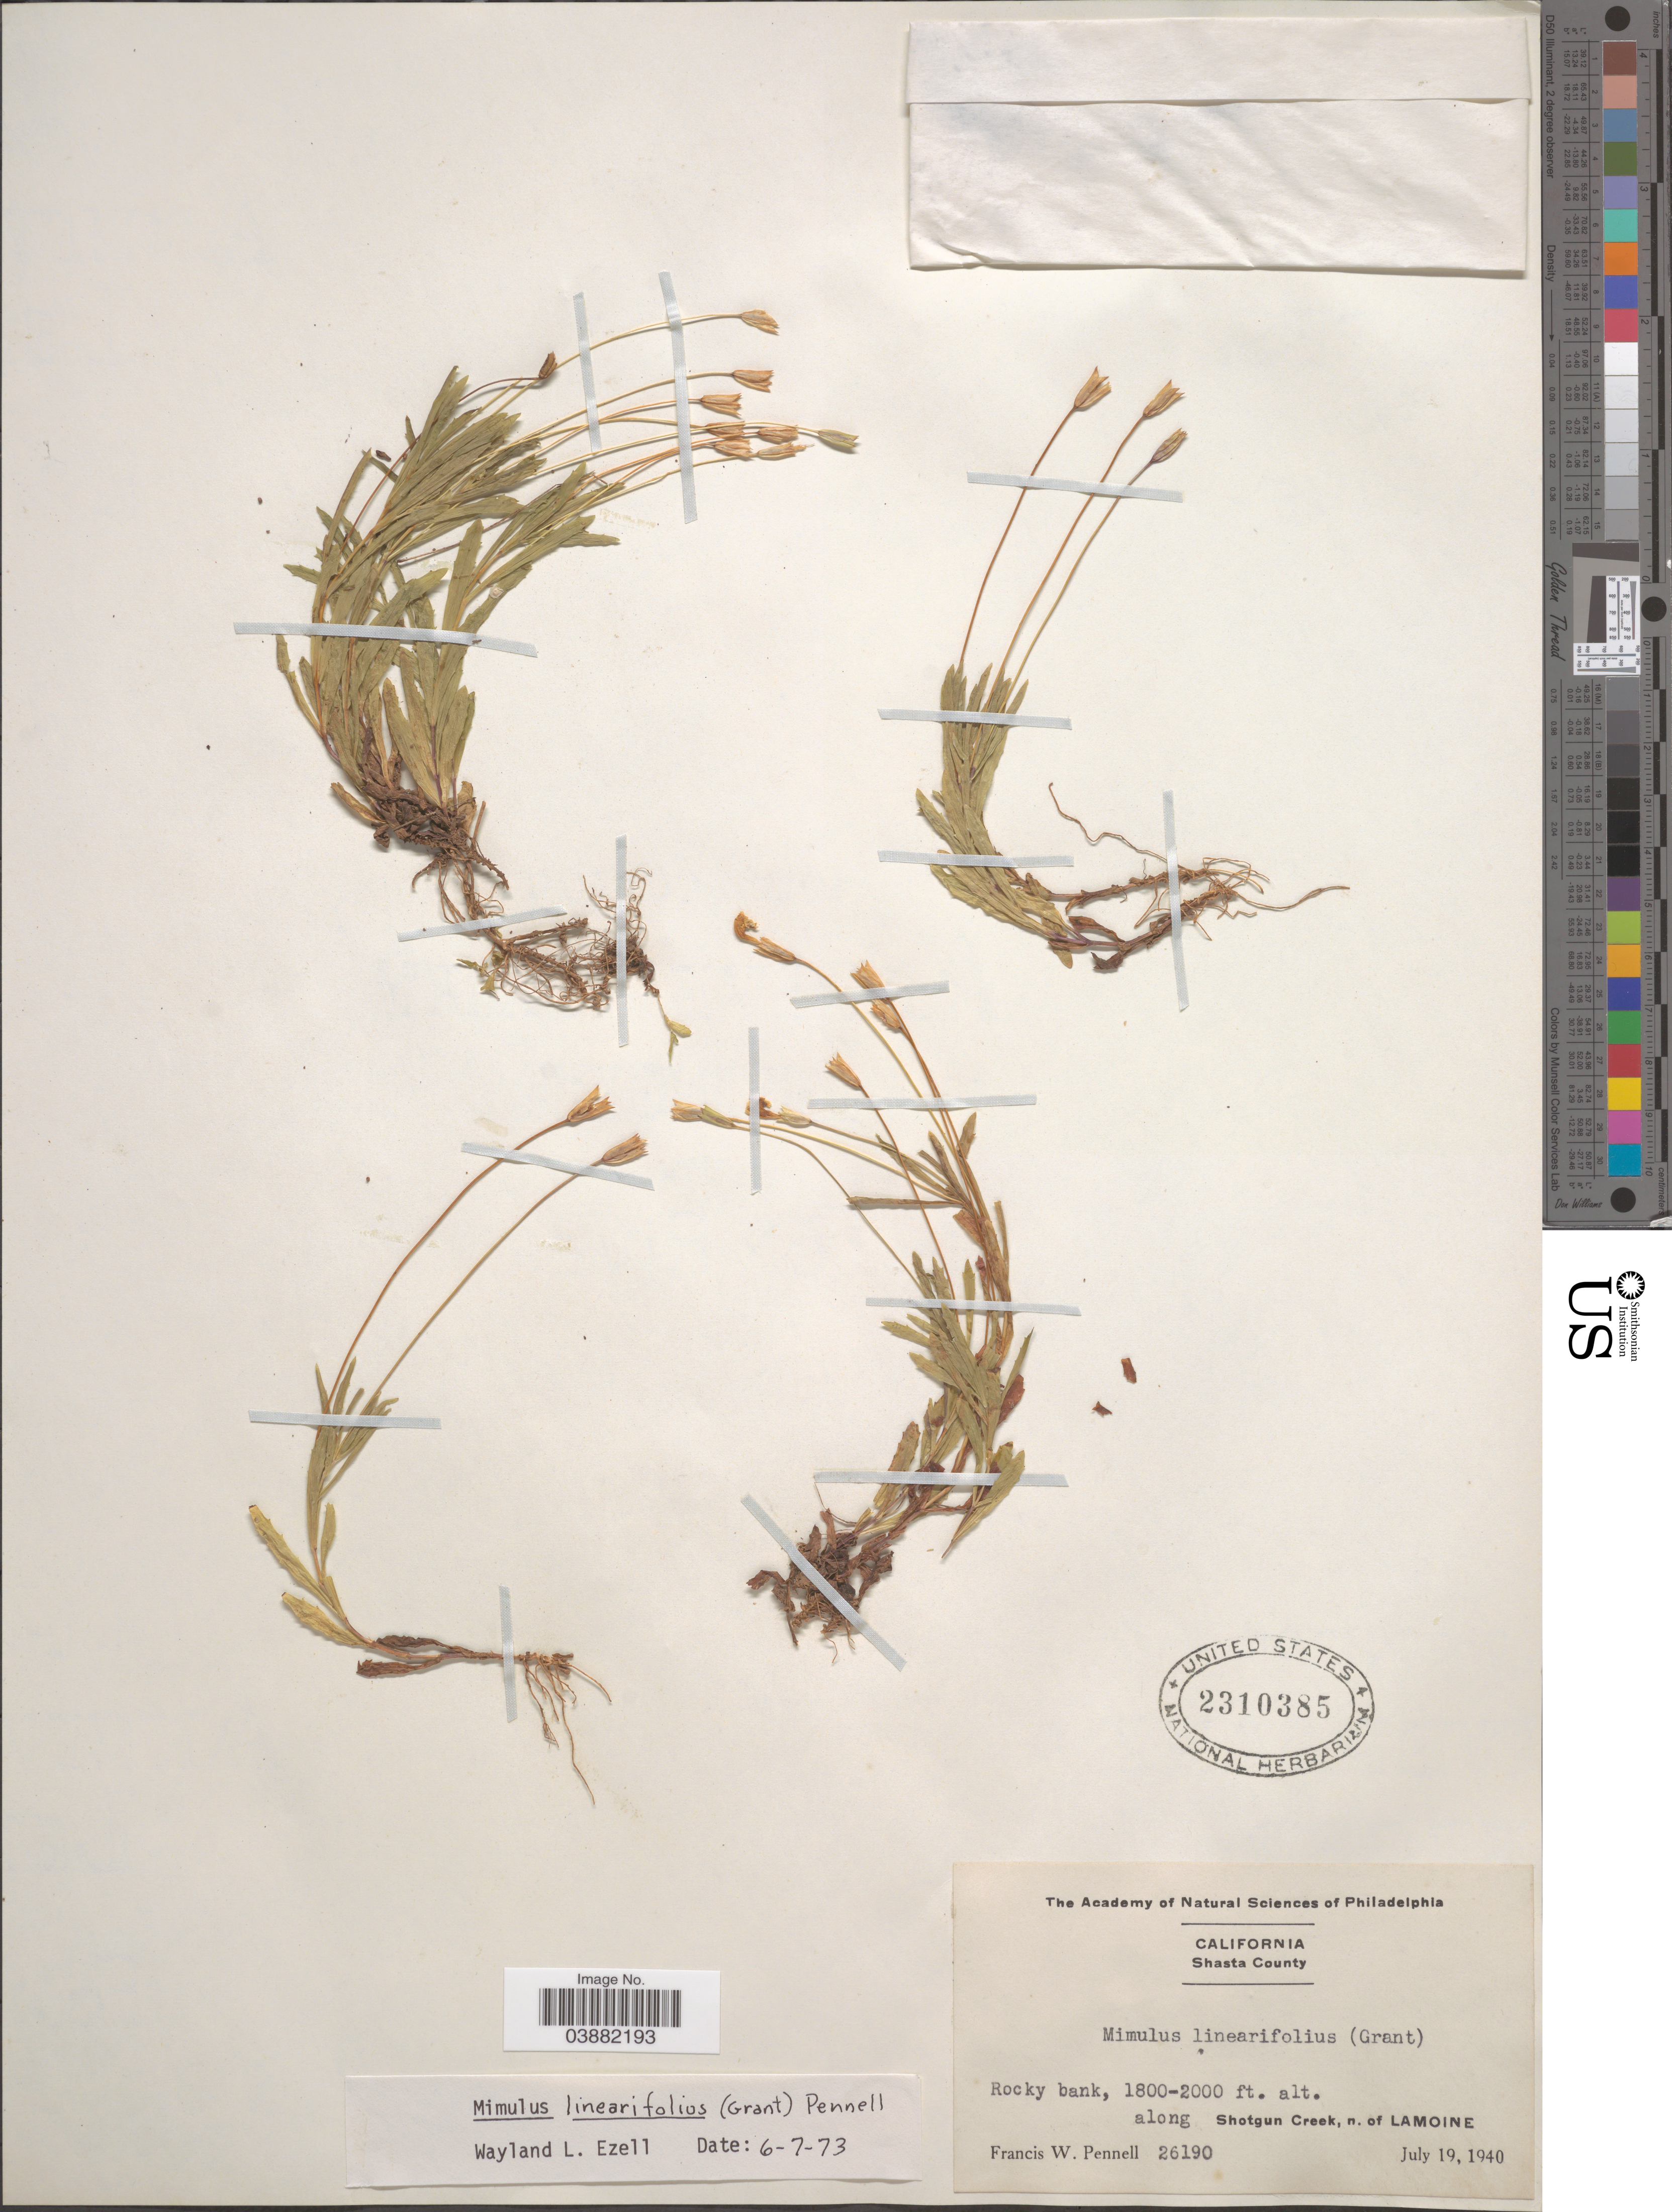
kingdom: Plantae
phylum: Tracheophyta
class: Magnoliopsida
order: Lamiales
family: Phrymaceae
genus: Mimulus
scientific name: Mimulus linearifolius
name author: (A.L. Grant) Pennell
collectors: F. W. Pennell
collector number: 26190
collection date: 1940-07-19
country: United States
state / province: California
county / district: Shasta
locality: Shasta County. Along Shotgun Creek, n. of Lamoine.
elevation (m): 549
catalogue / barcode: US 2310385